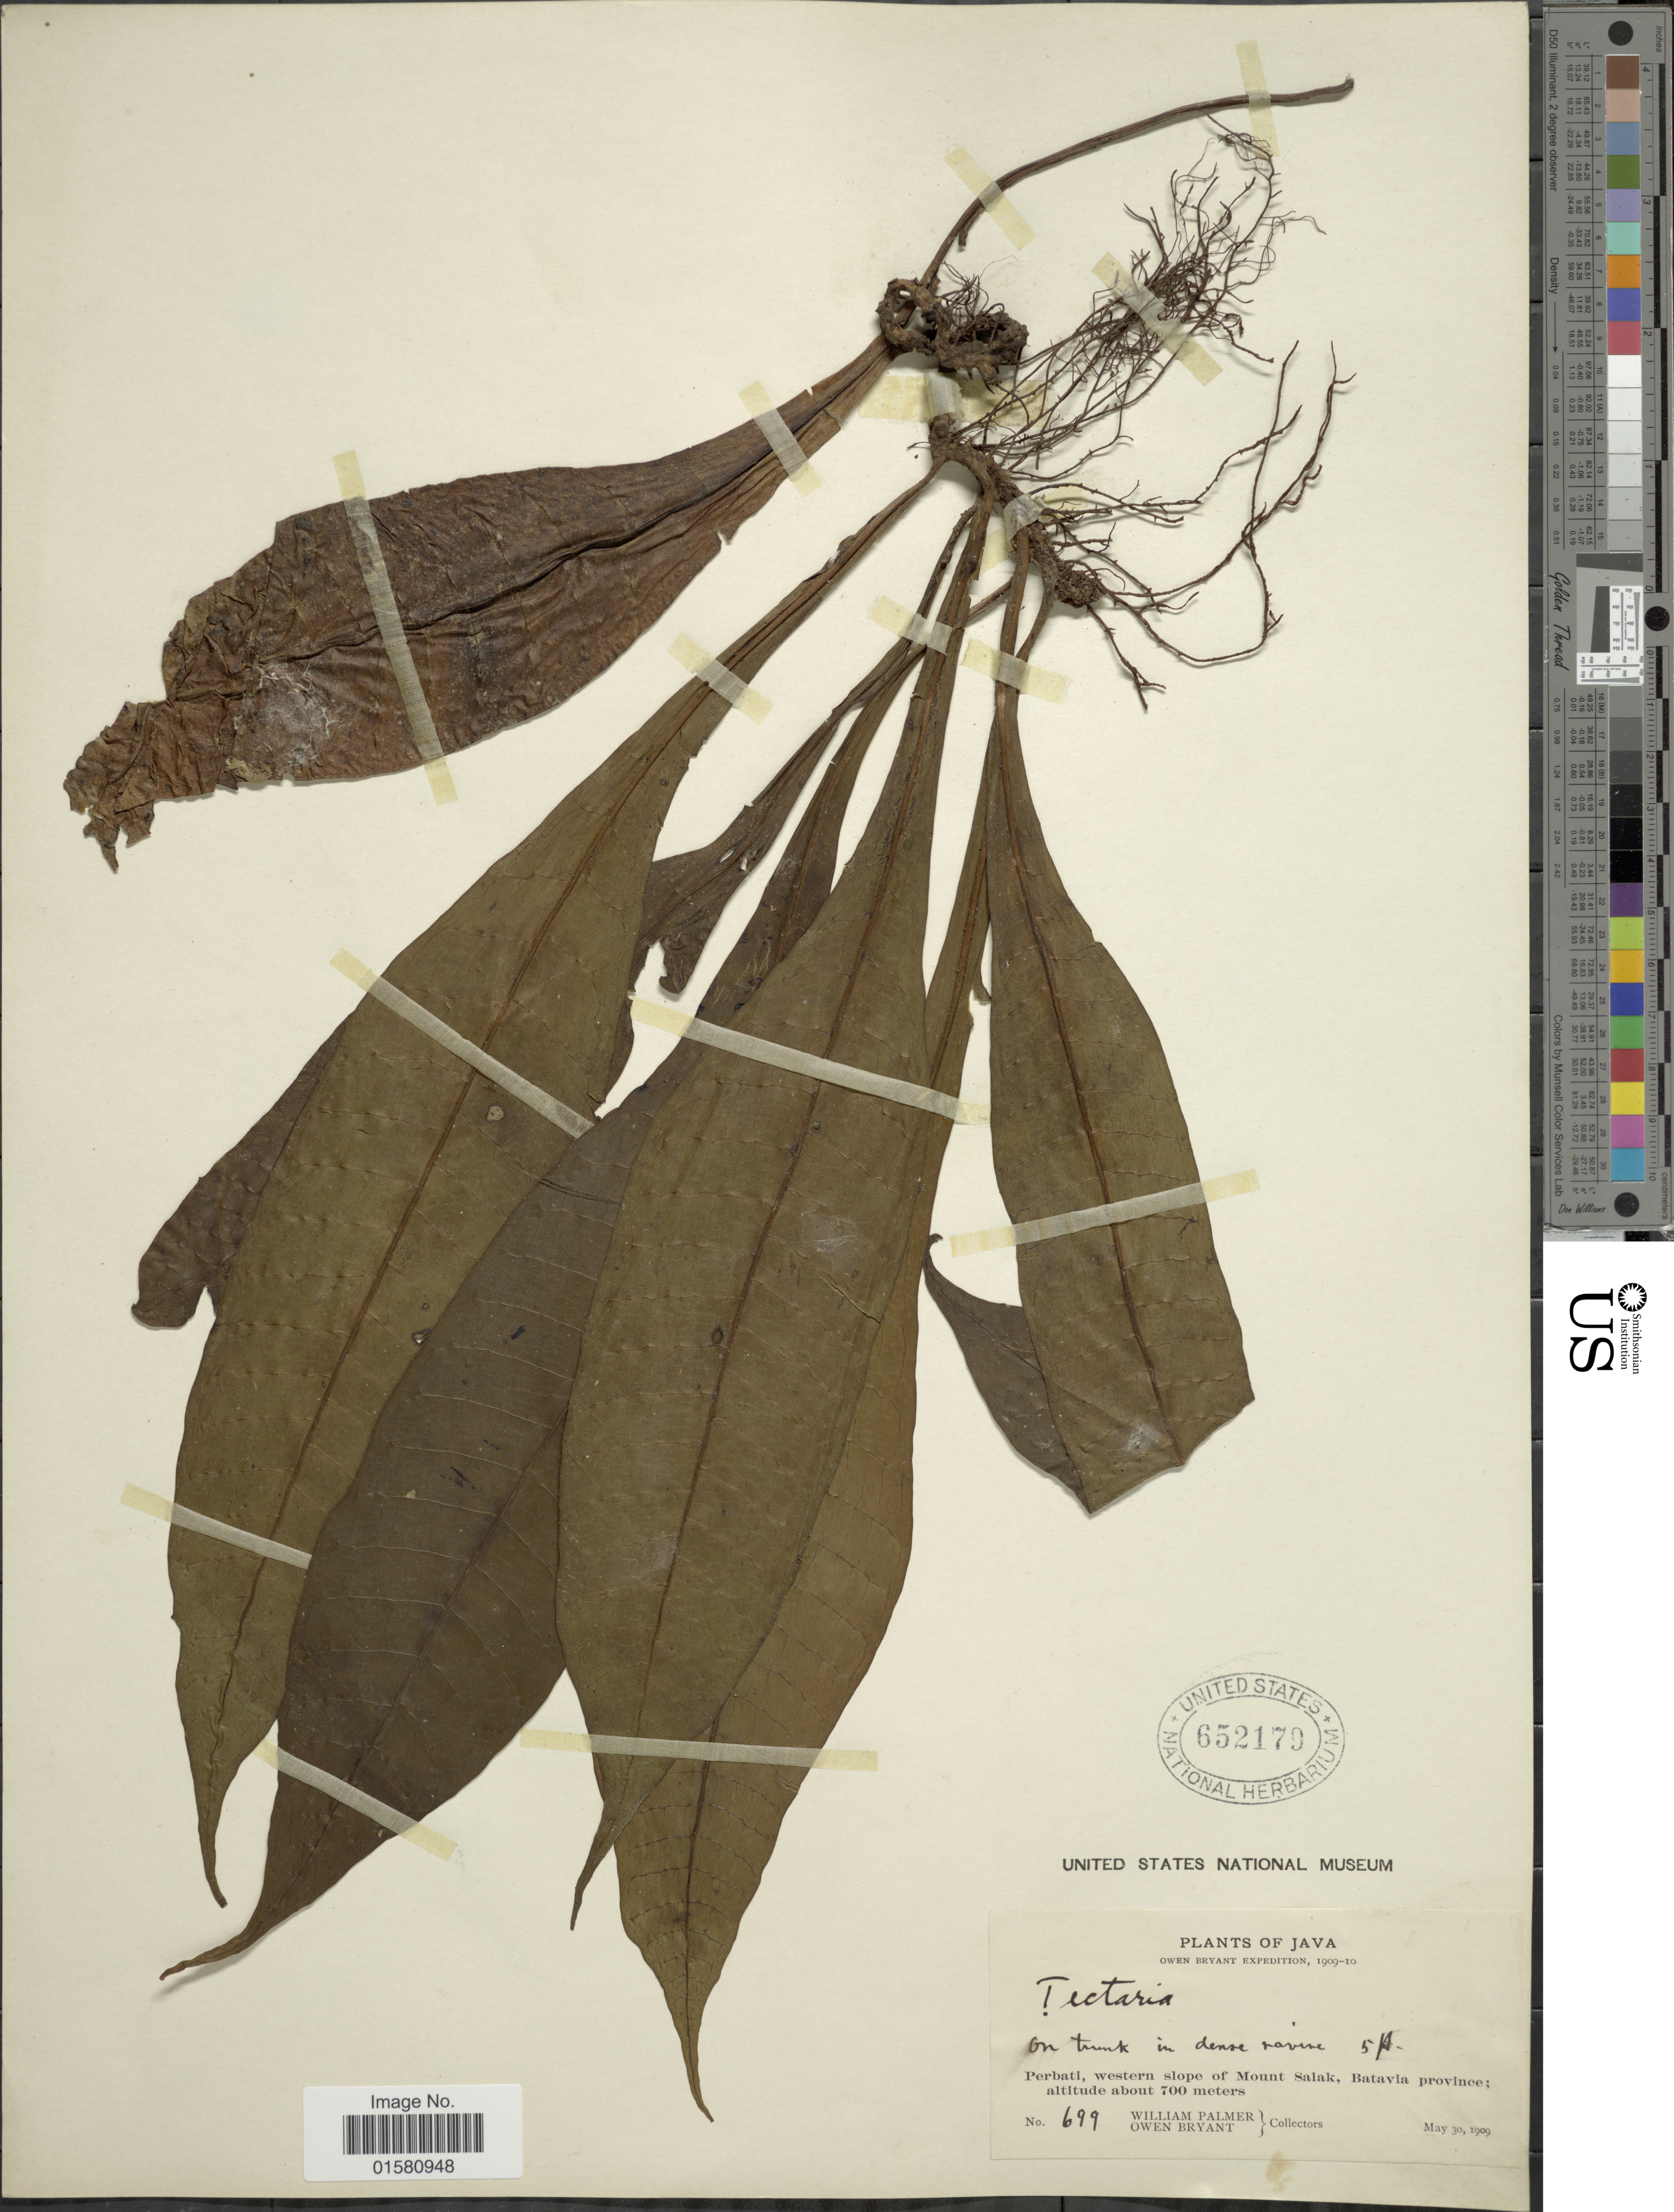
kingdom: Plantae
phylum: Tracheophyta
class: Polypodiopsida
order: Polypodiales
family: Tectariaceae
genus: Tectaria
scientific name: Tectaria decurrens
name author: (Presel.) Copel. in Elmer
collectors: W. Palmer & O. Bryant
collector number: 699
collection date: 1909-05-30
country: Indonesia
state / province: Java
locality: Perbati, western slope of Mount Salak, batavia province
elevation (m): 700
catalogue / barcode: US 652179